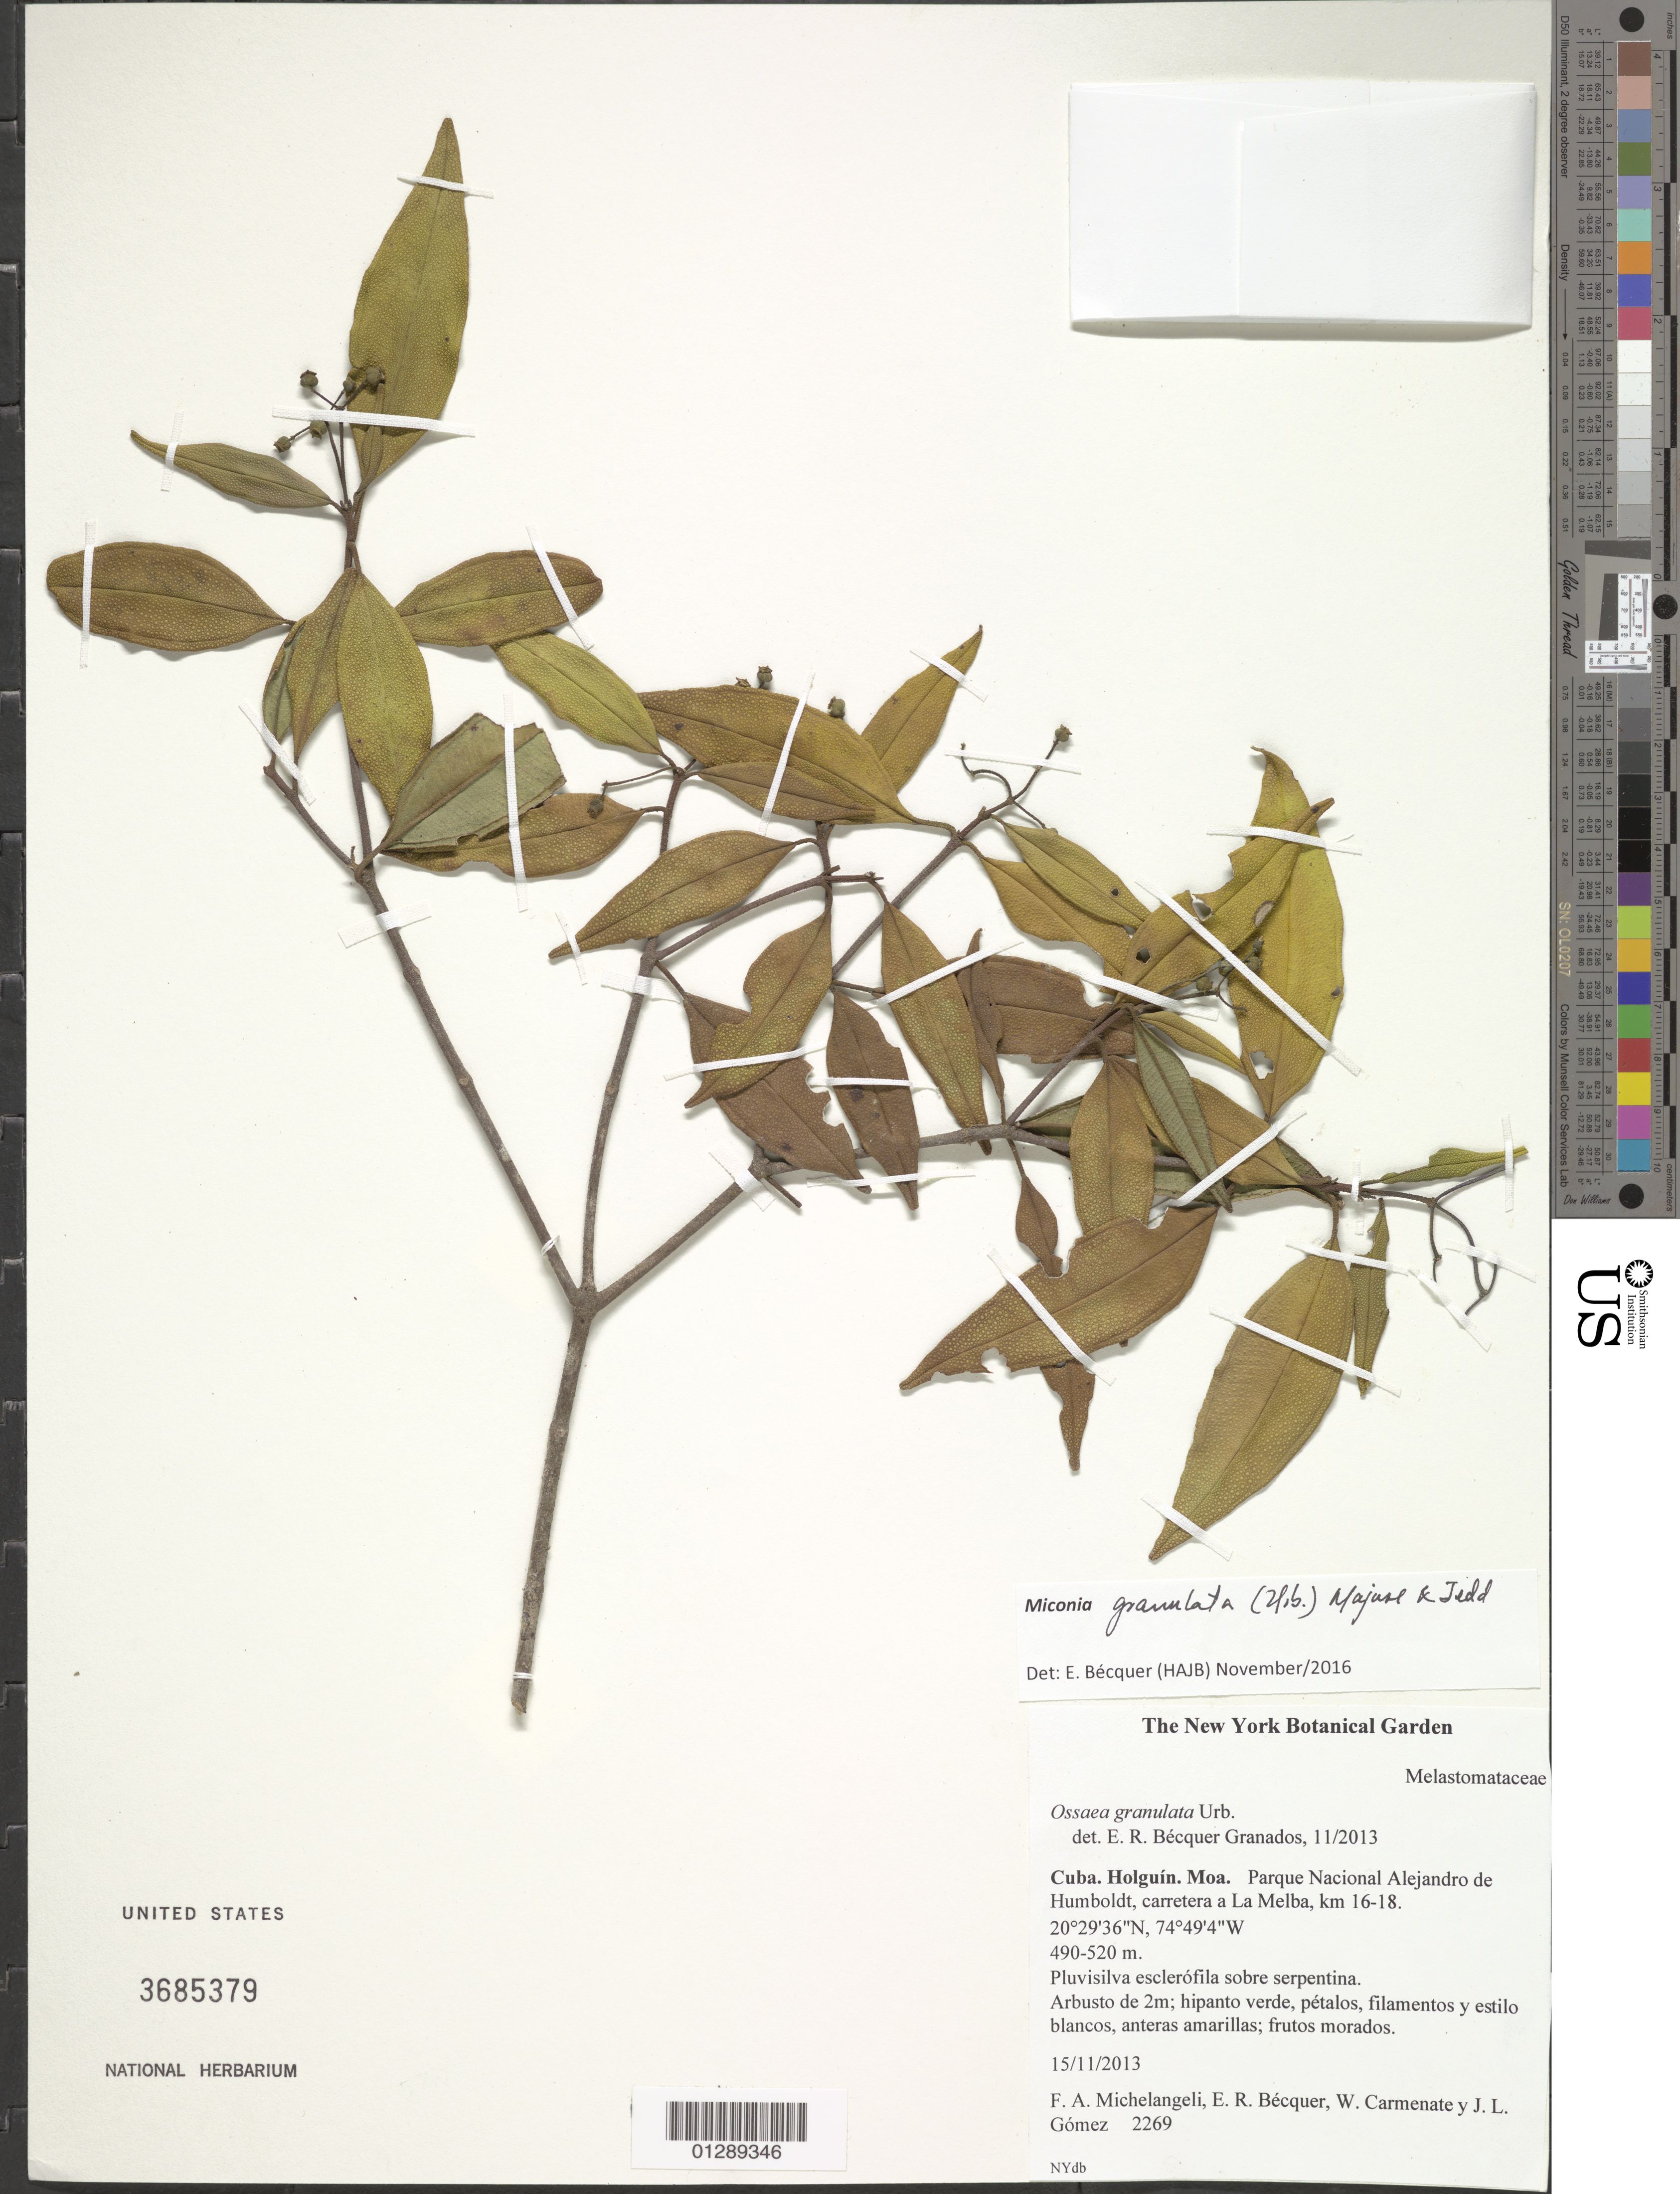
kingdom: Plantae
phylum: Tracheophyta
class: Magnoliopsida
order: Myrtales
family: Melastomataceae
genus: Miconia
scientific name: Miconia granulata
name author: (Urb.) Majure & Judd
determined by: Bécquer Granados, E. R.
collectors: F. A. Michelangeli, E. R. Bécquer Granados, W. Carmenate & J. Gomez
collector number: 2269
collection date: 2013-11-15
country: Cuba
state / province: Holguin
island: Cuba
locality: Moa. Parque Nacional Alejandro de Humboldt, carretera a La Melba, km 16-18..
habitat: Pluvisilva esclerófila sobre serpentina.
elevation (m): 490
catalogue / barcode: US 3685379